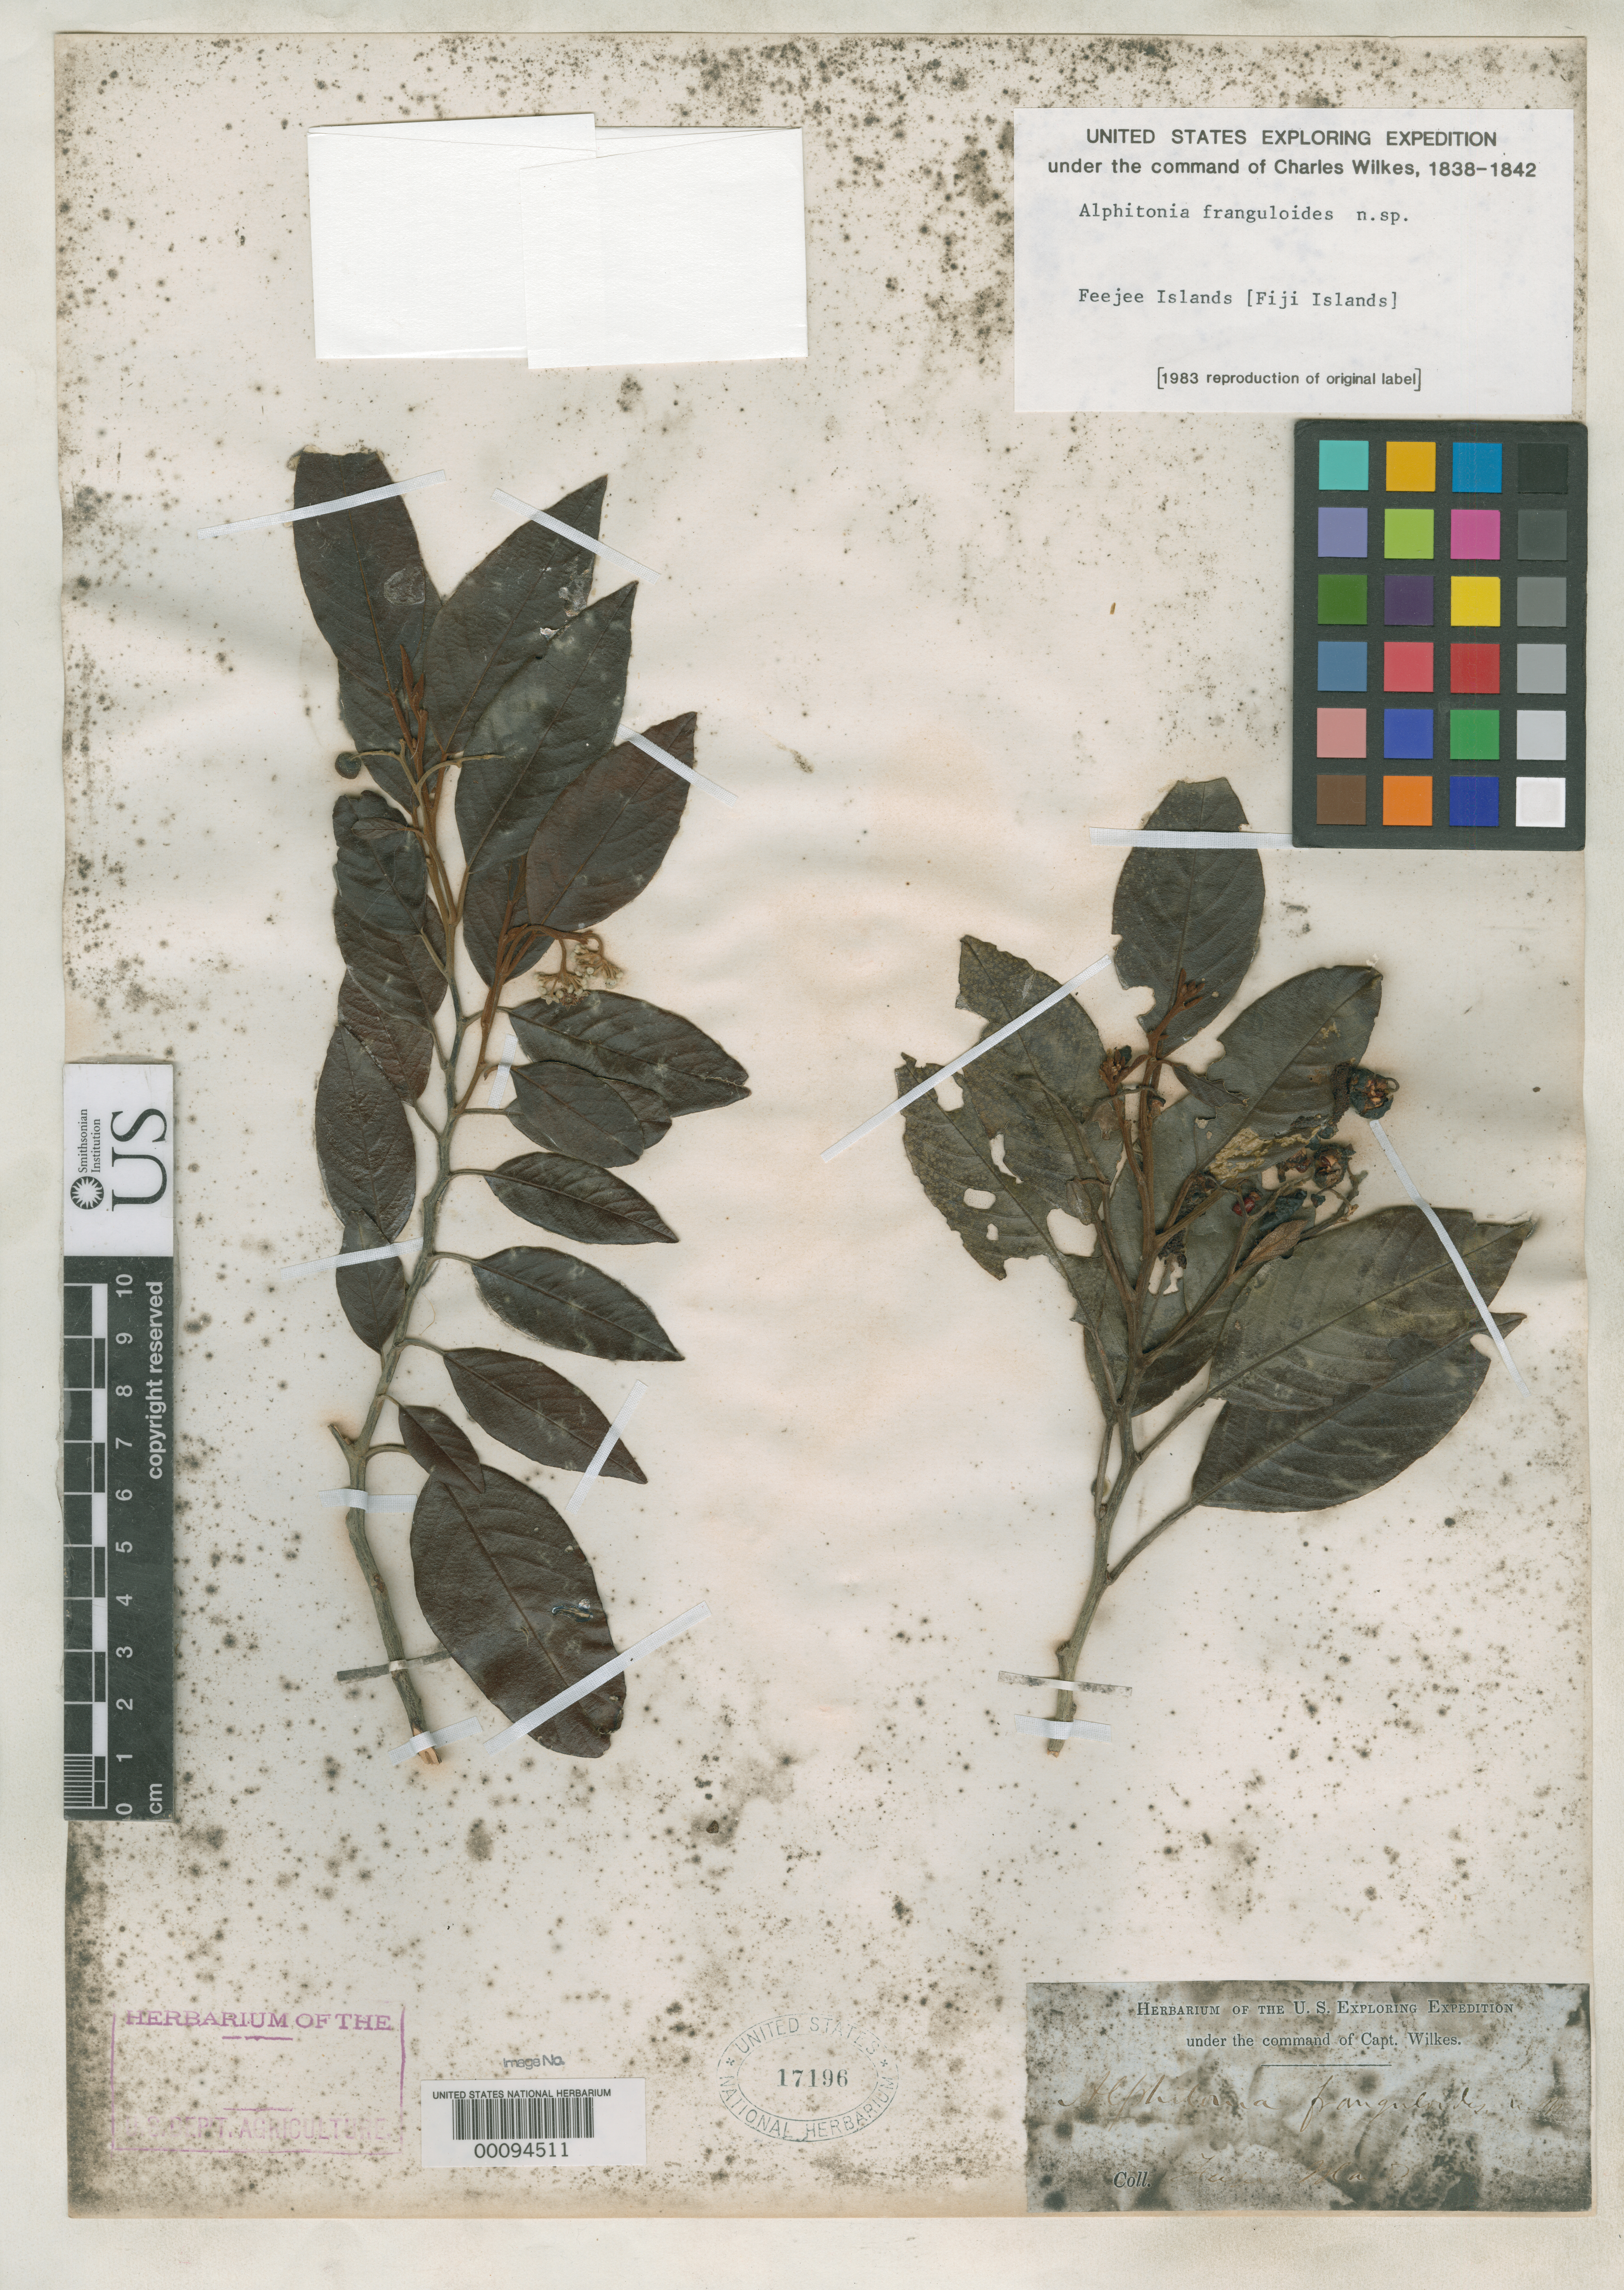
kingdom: Plantae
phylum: Tracheophyta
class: Magnoliopsida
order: Rosales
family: Rhamnaceae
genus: Alphitonia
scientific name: Alphitonia franguloides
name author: A. Gray in Wilkes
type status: Syntype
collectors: Wilkes Explor. Exped.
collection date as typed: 1838 to -- --- 1842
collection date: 1838/1842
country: Fiji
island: Vanua Levu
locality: Sandalwood Bay. [Vanua Levu Group]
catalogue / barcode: US 17196